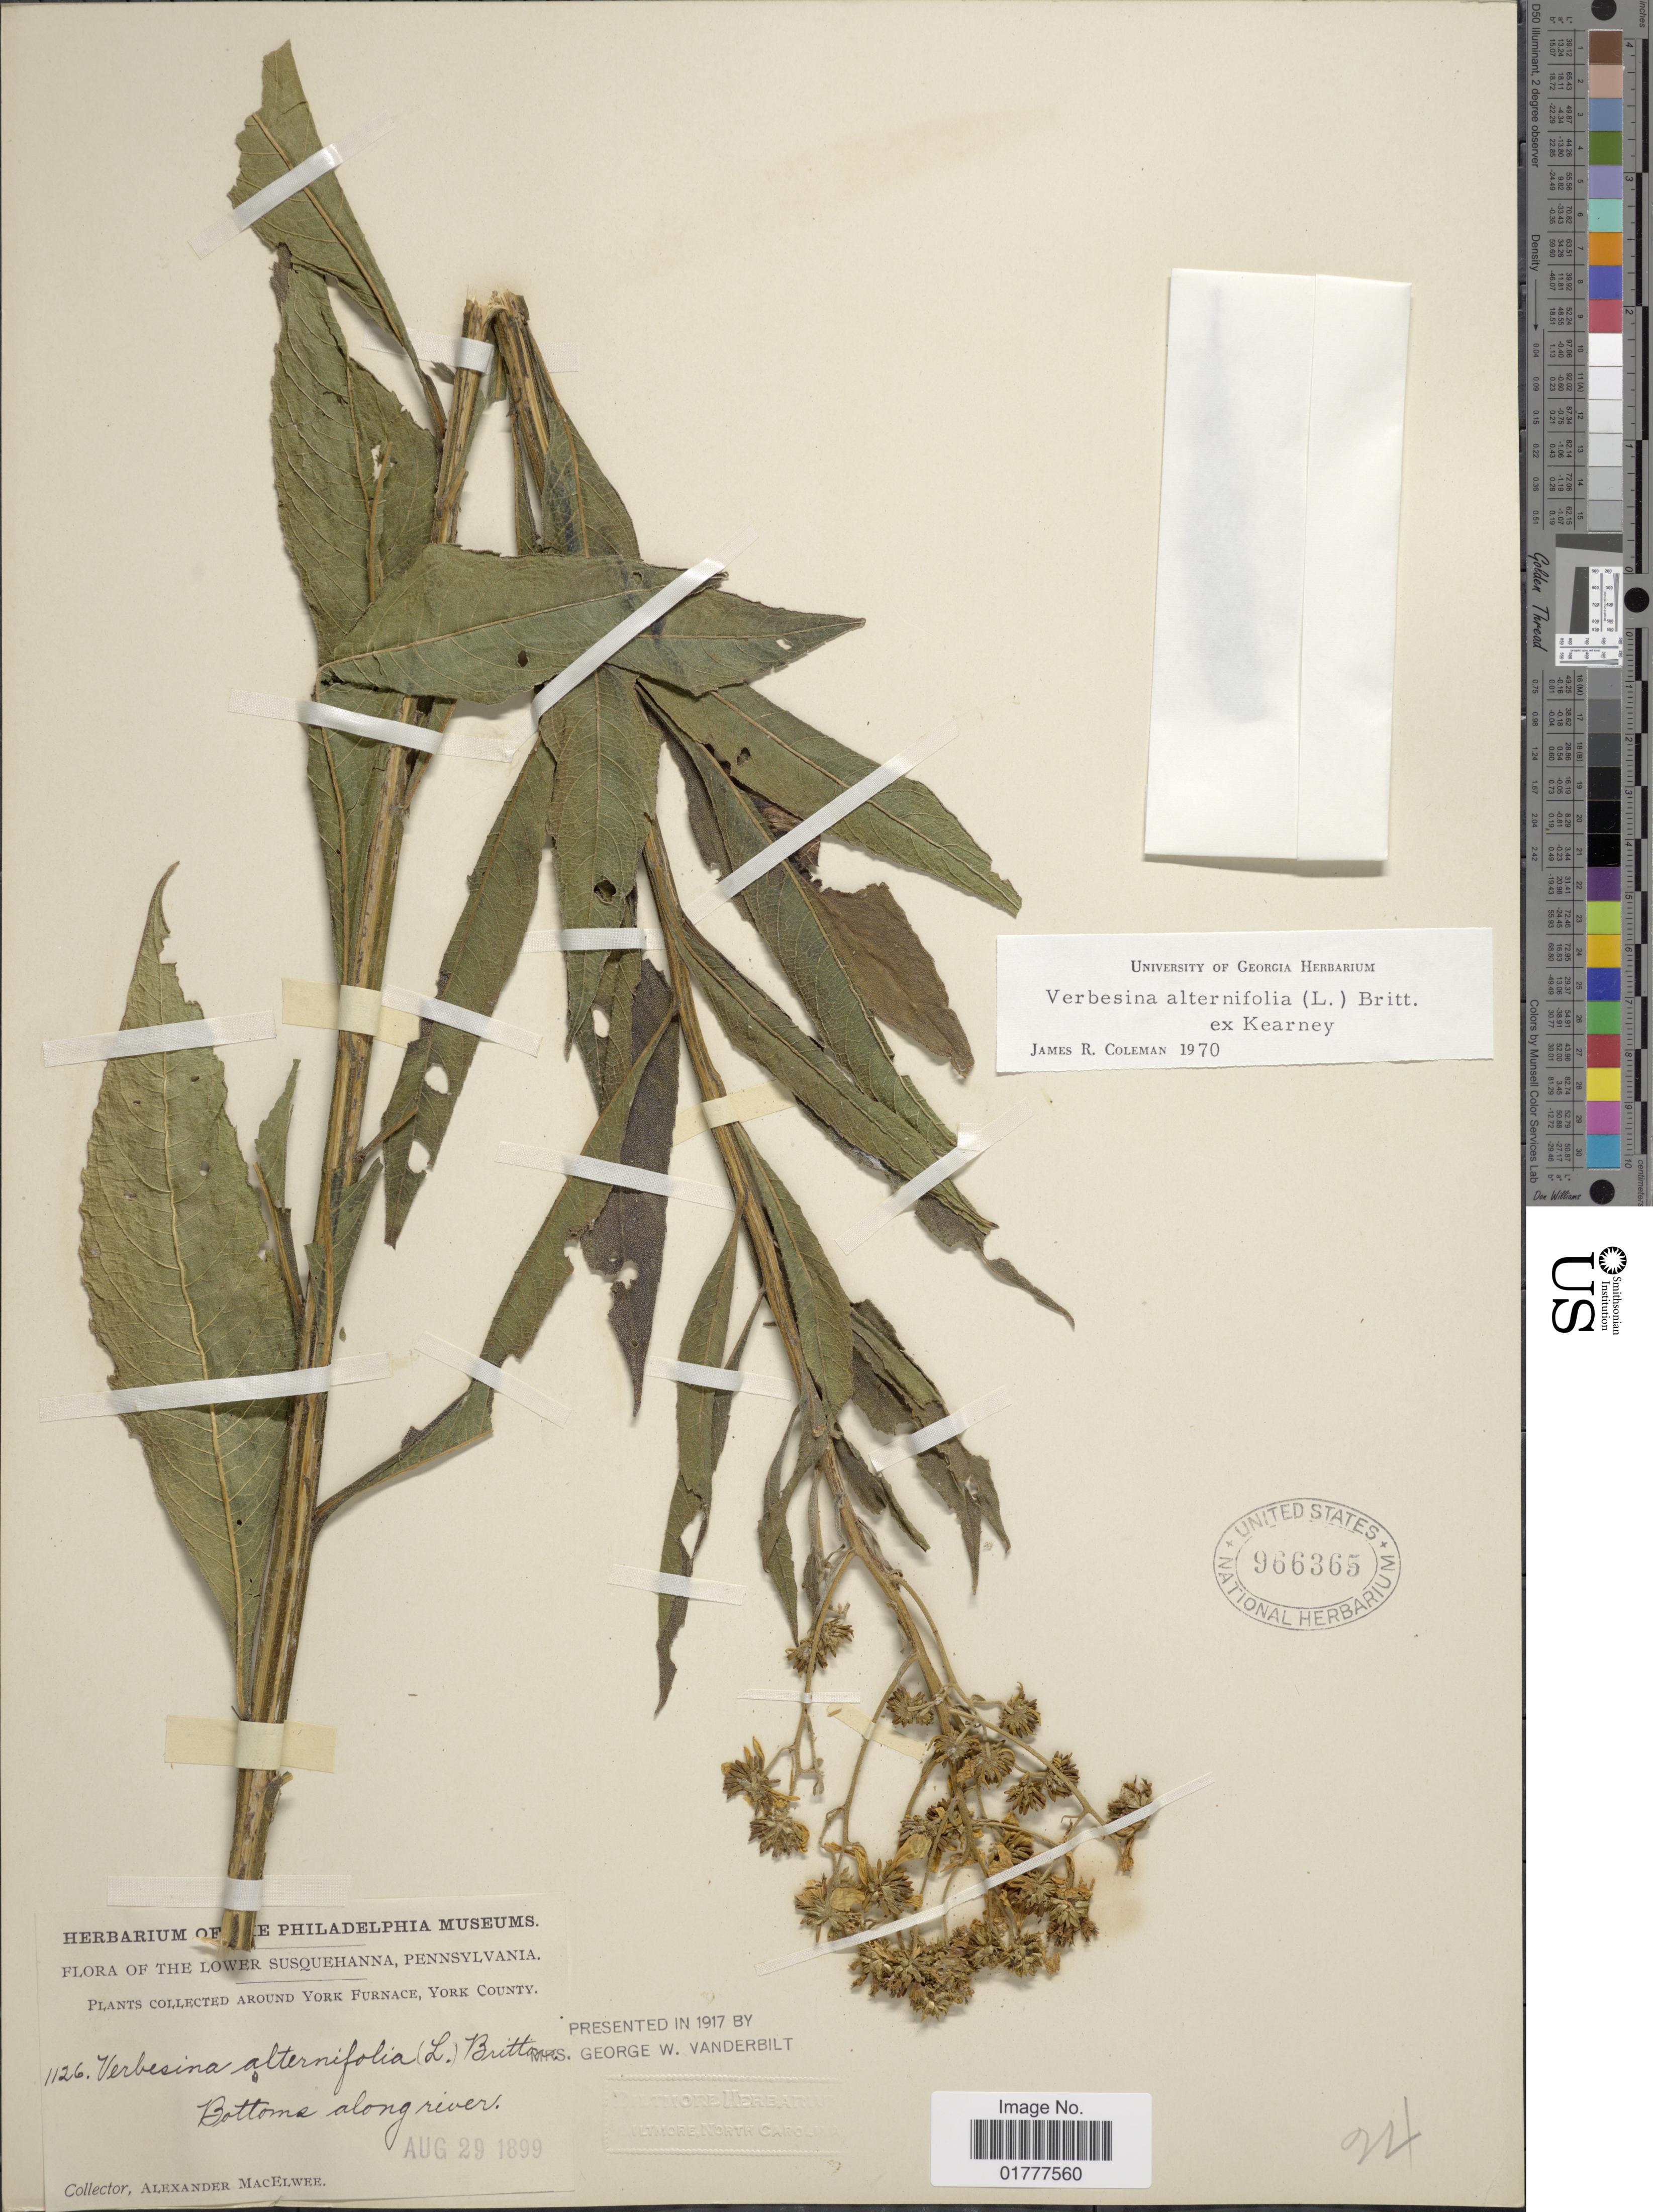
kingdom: Plantae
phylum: Tracheophyta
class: Magnoliopsida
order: Asterales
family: Asteraceae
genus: Actinomeris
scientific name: Actinomeris alternifolia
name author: (L.) DC.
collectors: A. MacElwee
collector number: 1126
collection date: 1899-08-29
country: United States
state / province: Pennsylvania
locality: Lower Susquehanna, Pennsylvania. Around York Furnace, York County. Bottoms along river.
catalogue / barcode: US 966365